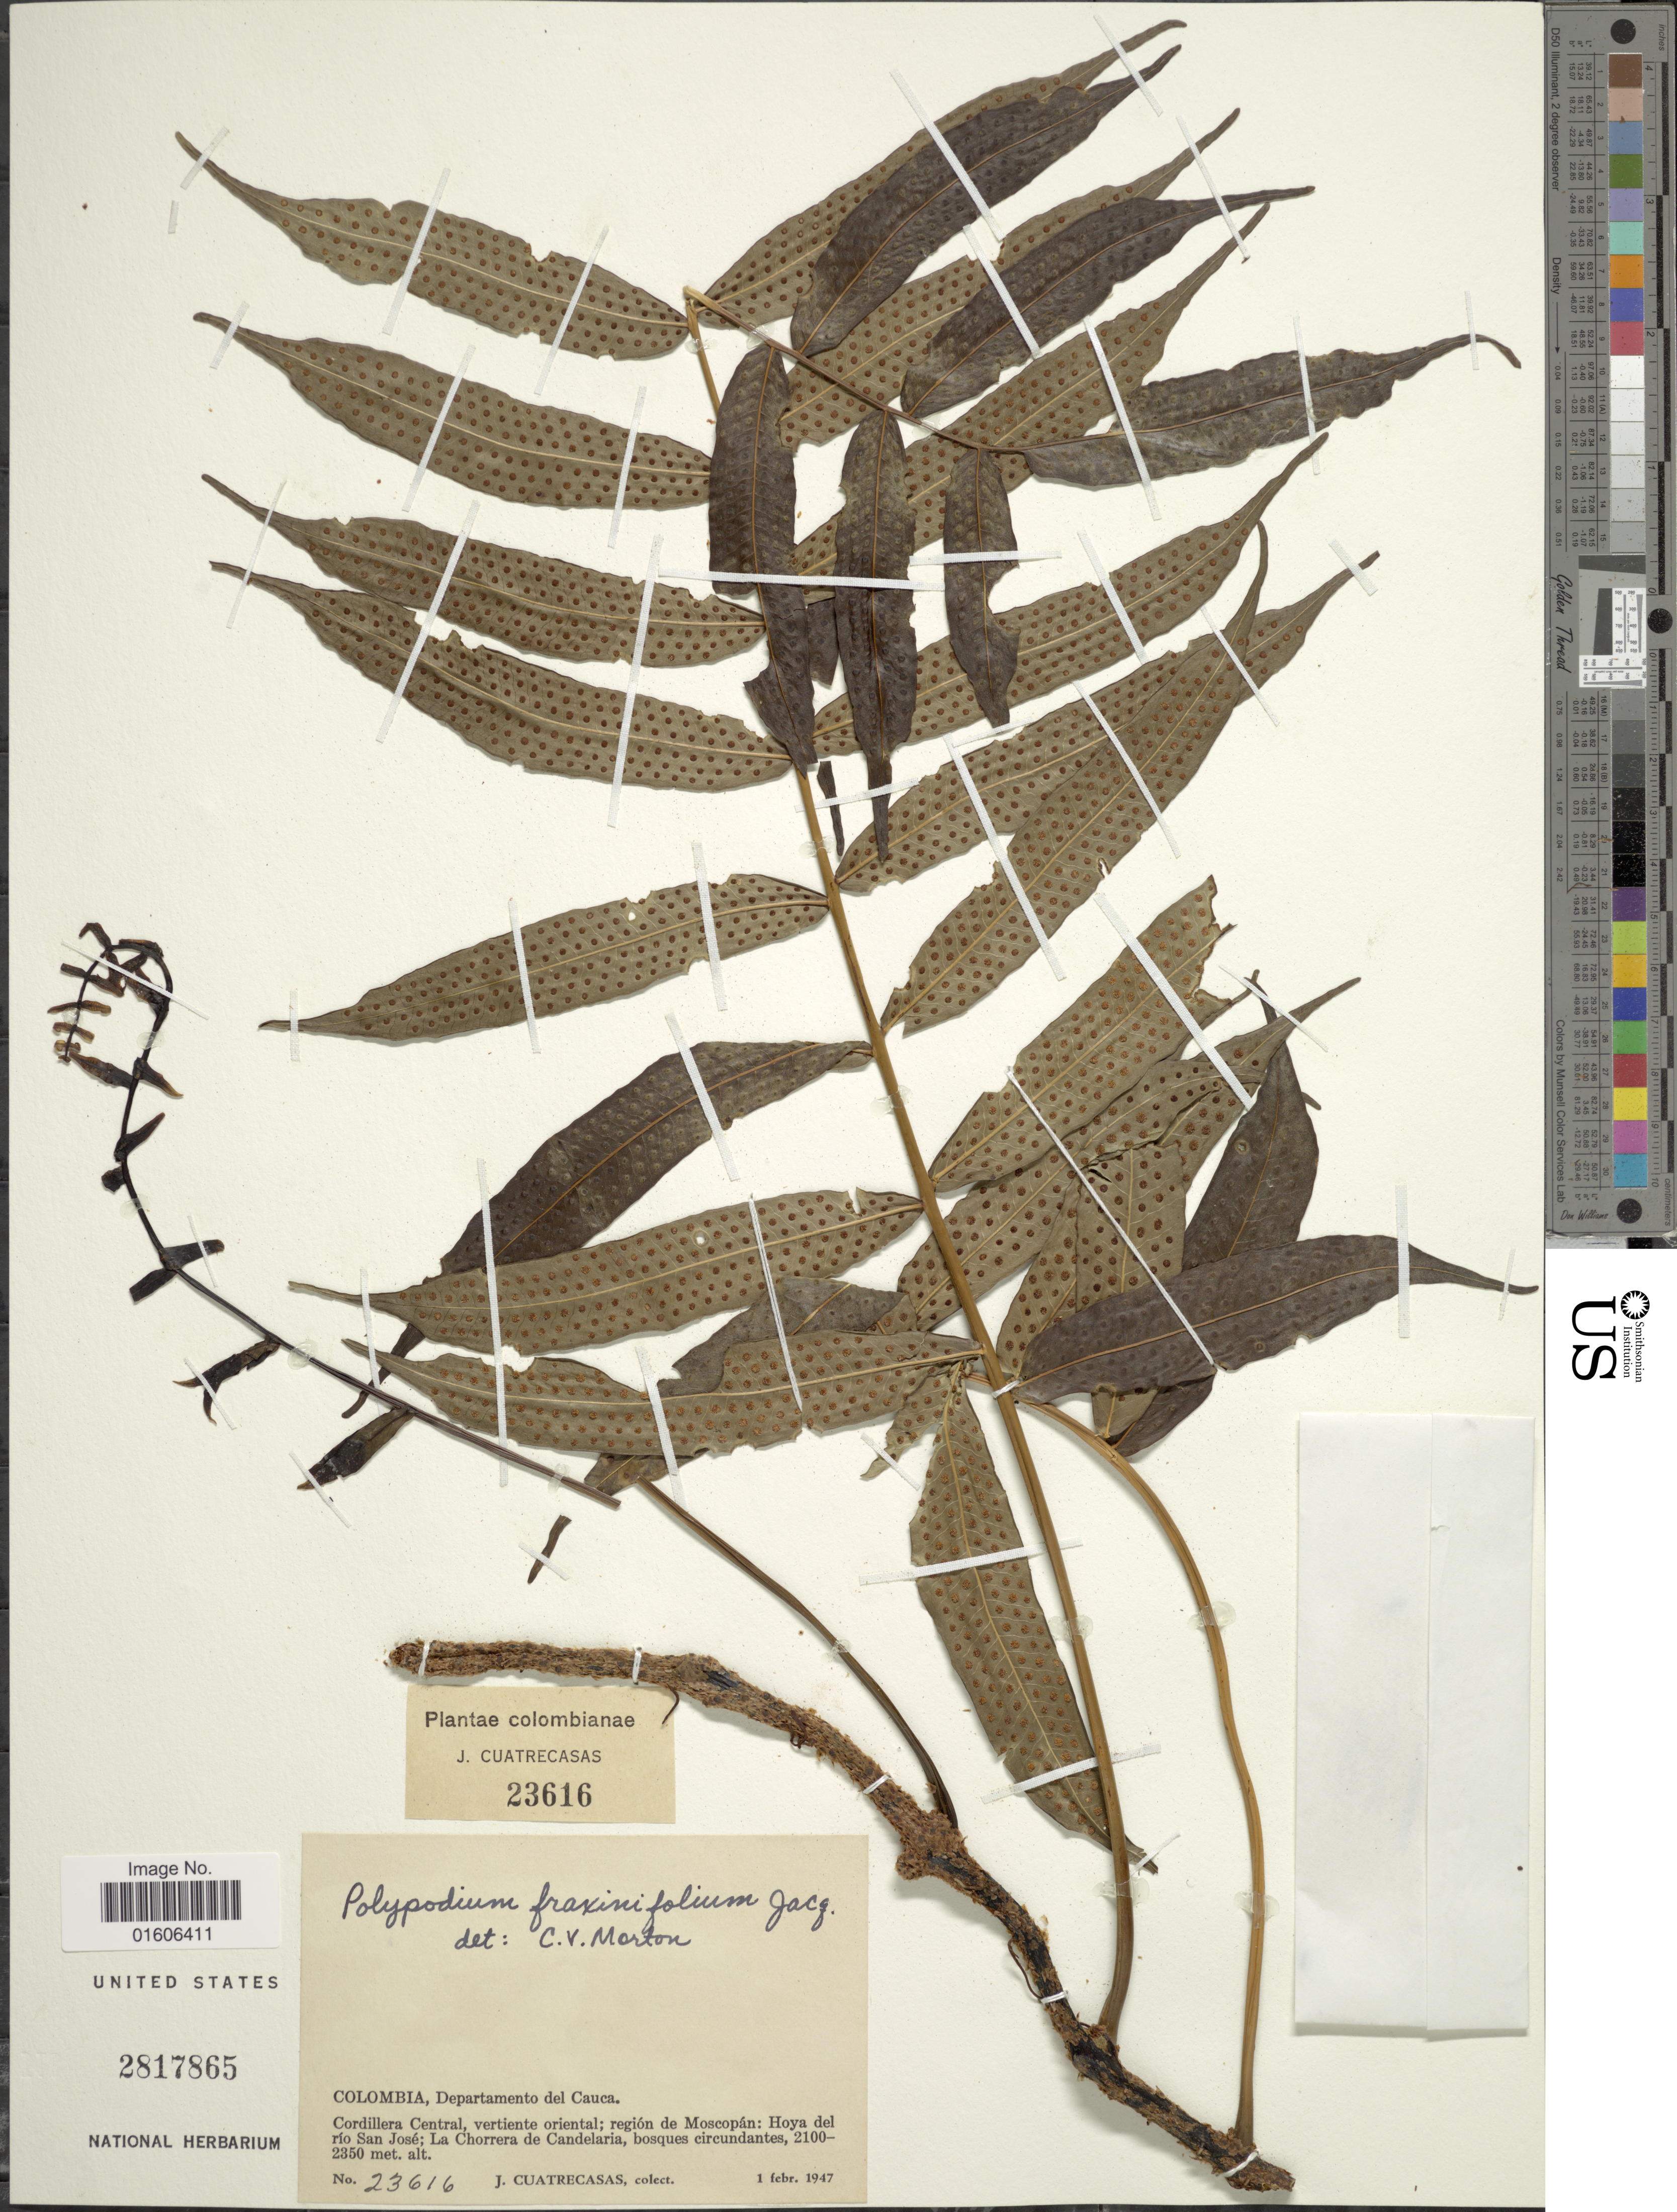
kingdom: Plantae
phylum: Tracheophyta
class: Polypodiopsida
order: Polypodiales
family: Polypodiaceae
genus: Serpocaulon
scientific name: Serpocaulon fraxinifolium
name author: (Jacq.) A.R. Sm.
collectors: J. Cuatrecasas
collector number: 23616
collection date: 1947-02-01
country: Colombia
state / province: Cauca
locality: Departamento del Cauca. Cordillera Central, vertiente oriental; región de Moscopán: Hoya del río San José; La Chorrera de Candelaria, bosque circundantes.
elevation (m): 2100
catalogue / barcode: US 2817865